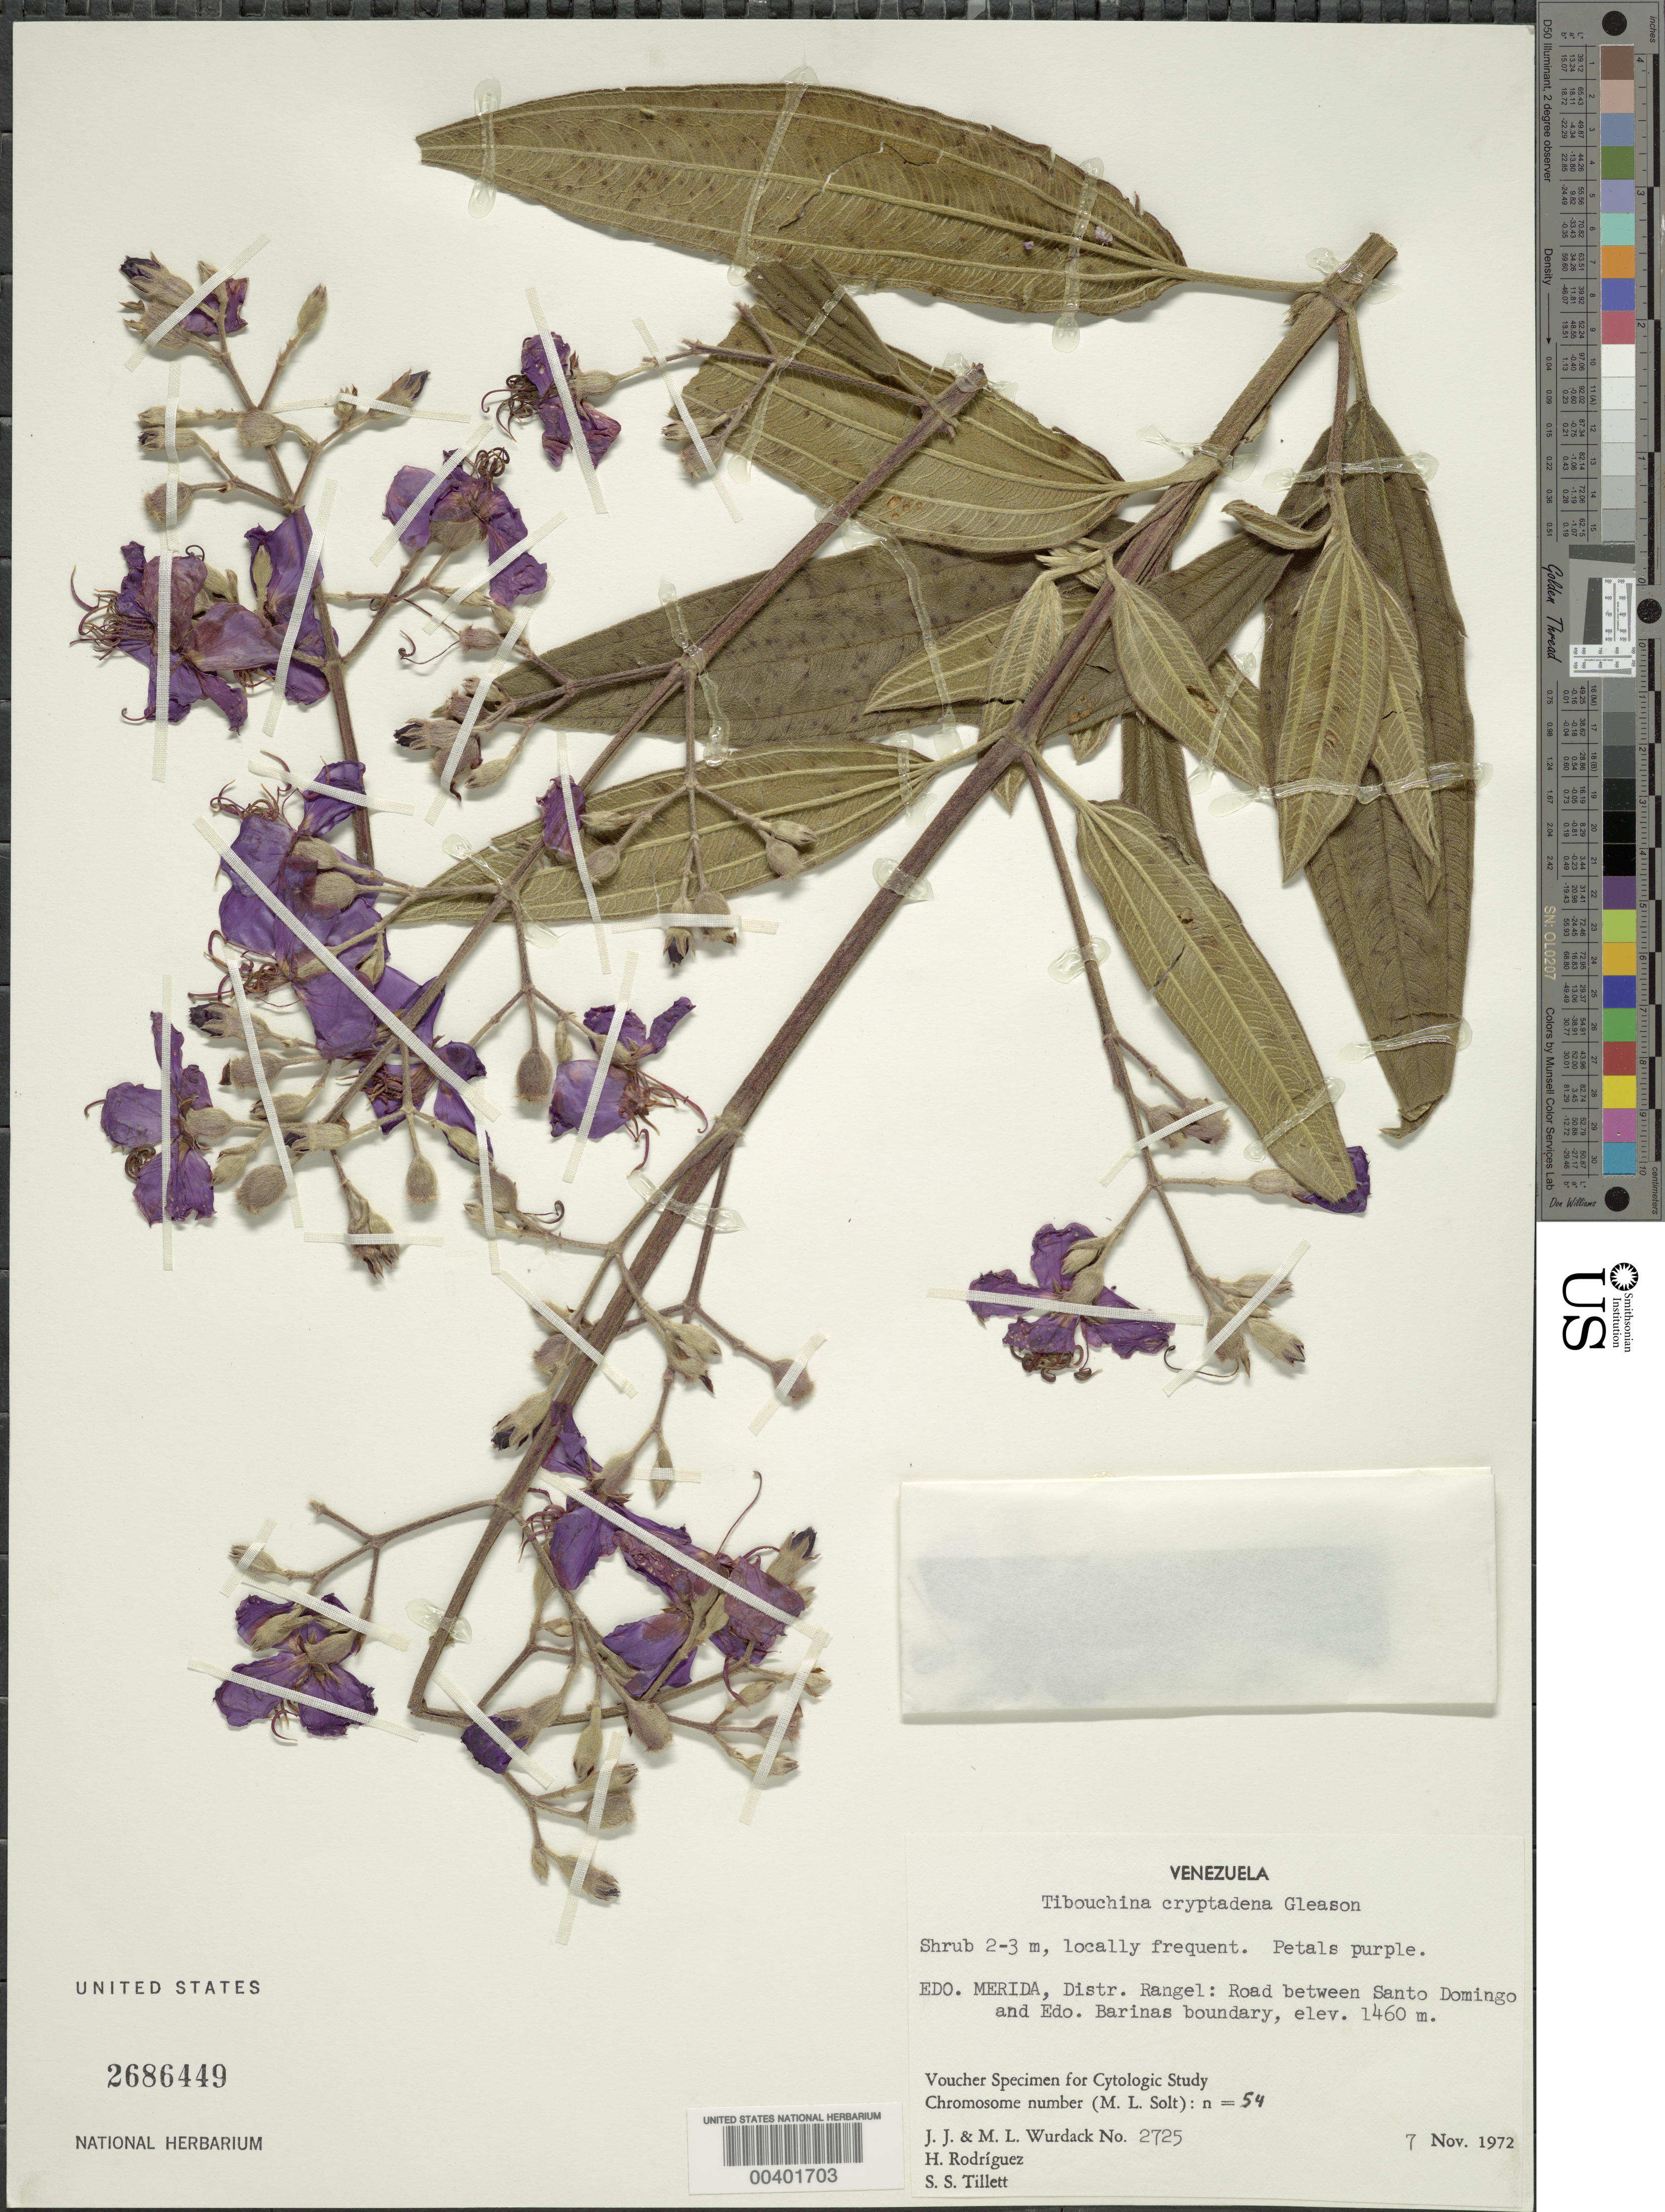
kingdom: Plantae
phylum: Tracheophyta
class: Magnoliopsida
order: Myrtales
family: Melastomataceae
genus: Pleroma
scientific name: Pleroma cryptadenum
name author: (Gleason) P.J.F. Guim. & Michelang.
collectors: J. J. Wurdack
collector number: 2725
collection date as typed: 07 Nov 1972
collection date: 1972-11-07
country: Venezuela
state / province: Mérida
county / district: Rangel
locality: Road between Santo Domingo and Edo. Barinas boundary. Santo Domingo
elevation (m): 1460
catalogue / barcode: US 2686449